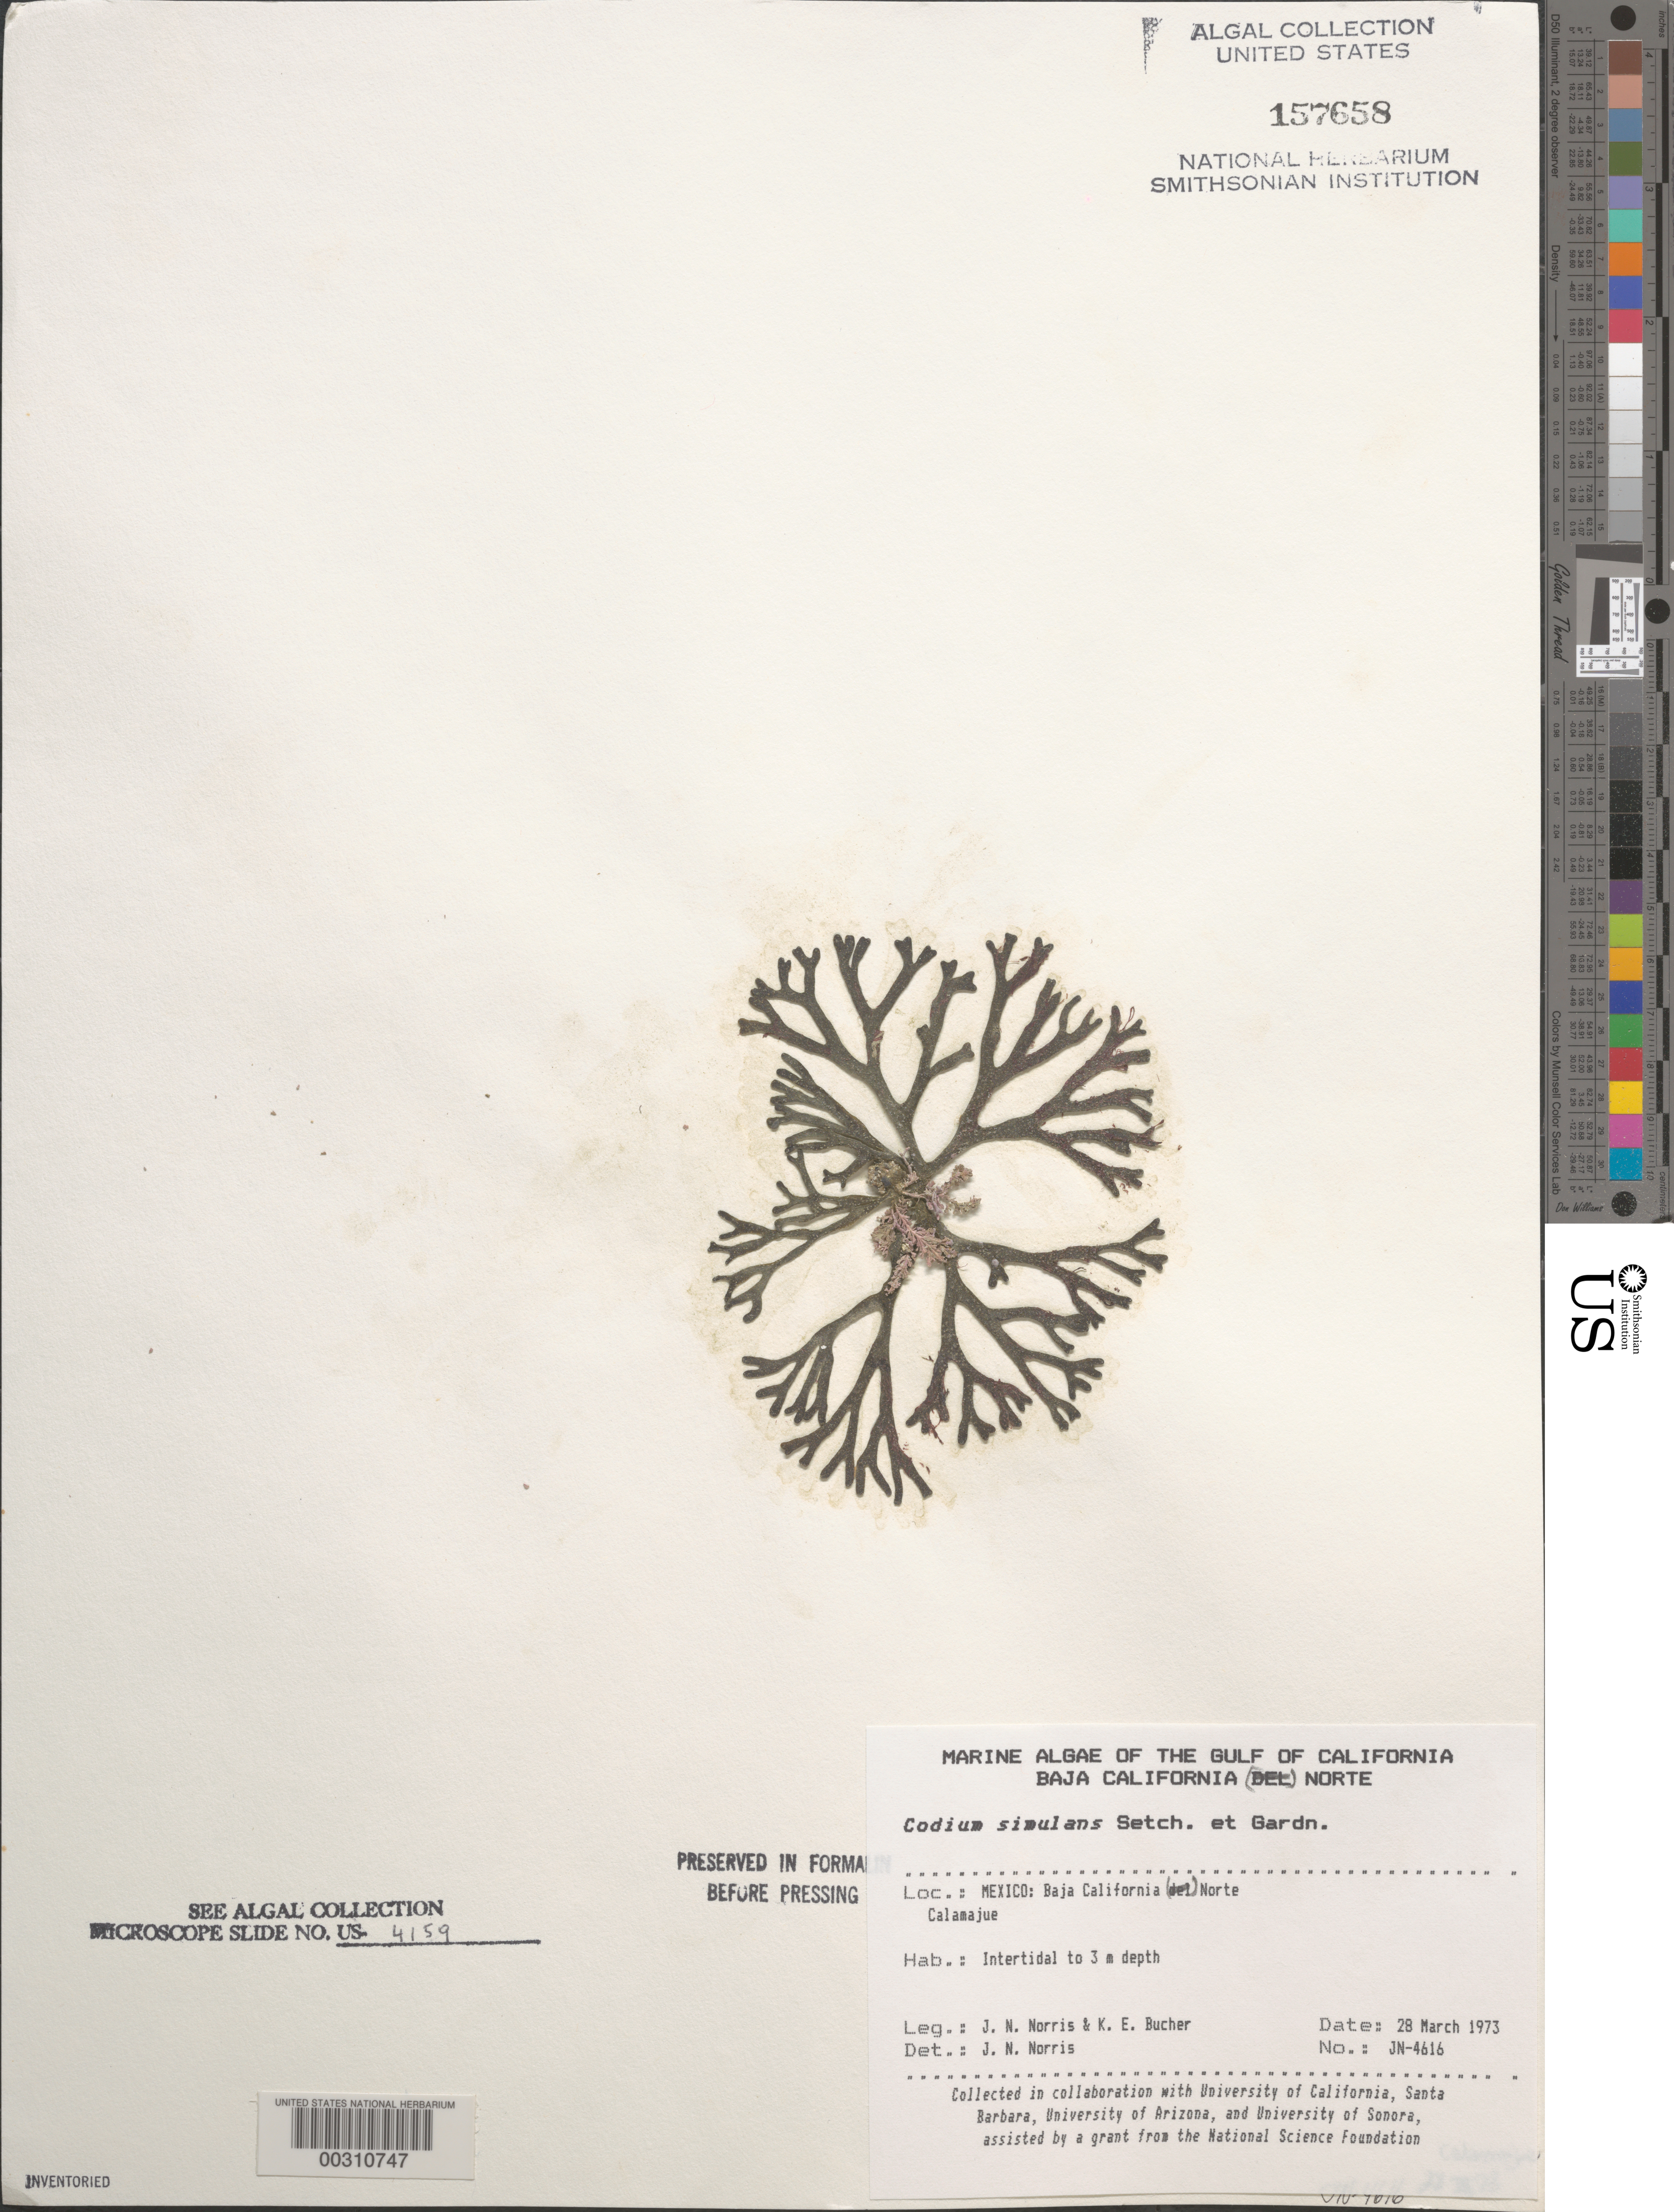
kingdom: Plantae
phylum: Chlorophyta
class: Ulvophyceae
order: Bryopsidales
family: Codiaceae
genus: Codium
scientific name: Codium simulans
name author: Setch. & N.L. Gardner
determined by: Norris, James N.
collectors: J. N. Norris & K. E. Bucher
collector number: JN-4616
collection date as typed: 28 Mar 1973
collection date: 1973-03-28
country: Mexico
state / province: Baja California Norte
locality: Calamajue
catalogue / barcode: US 157658